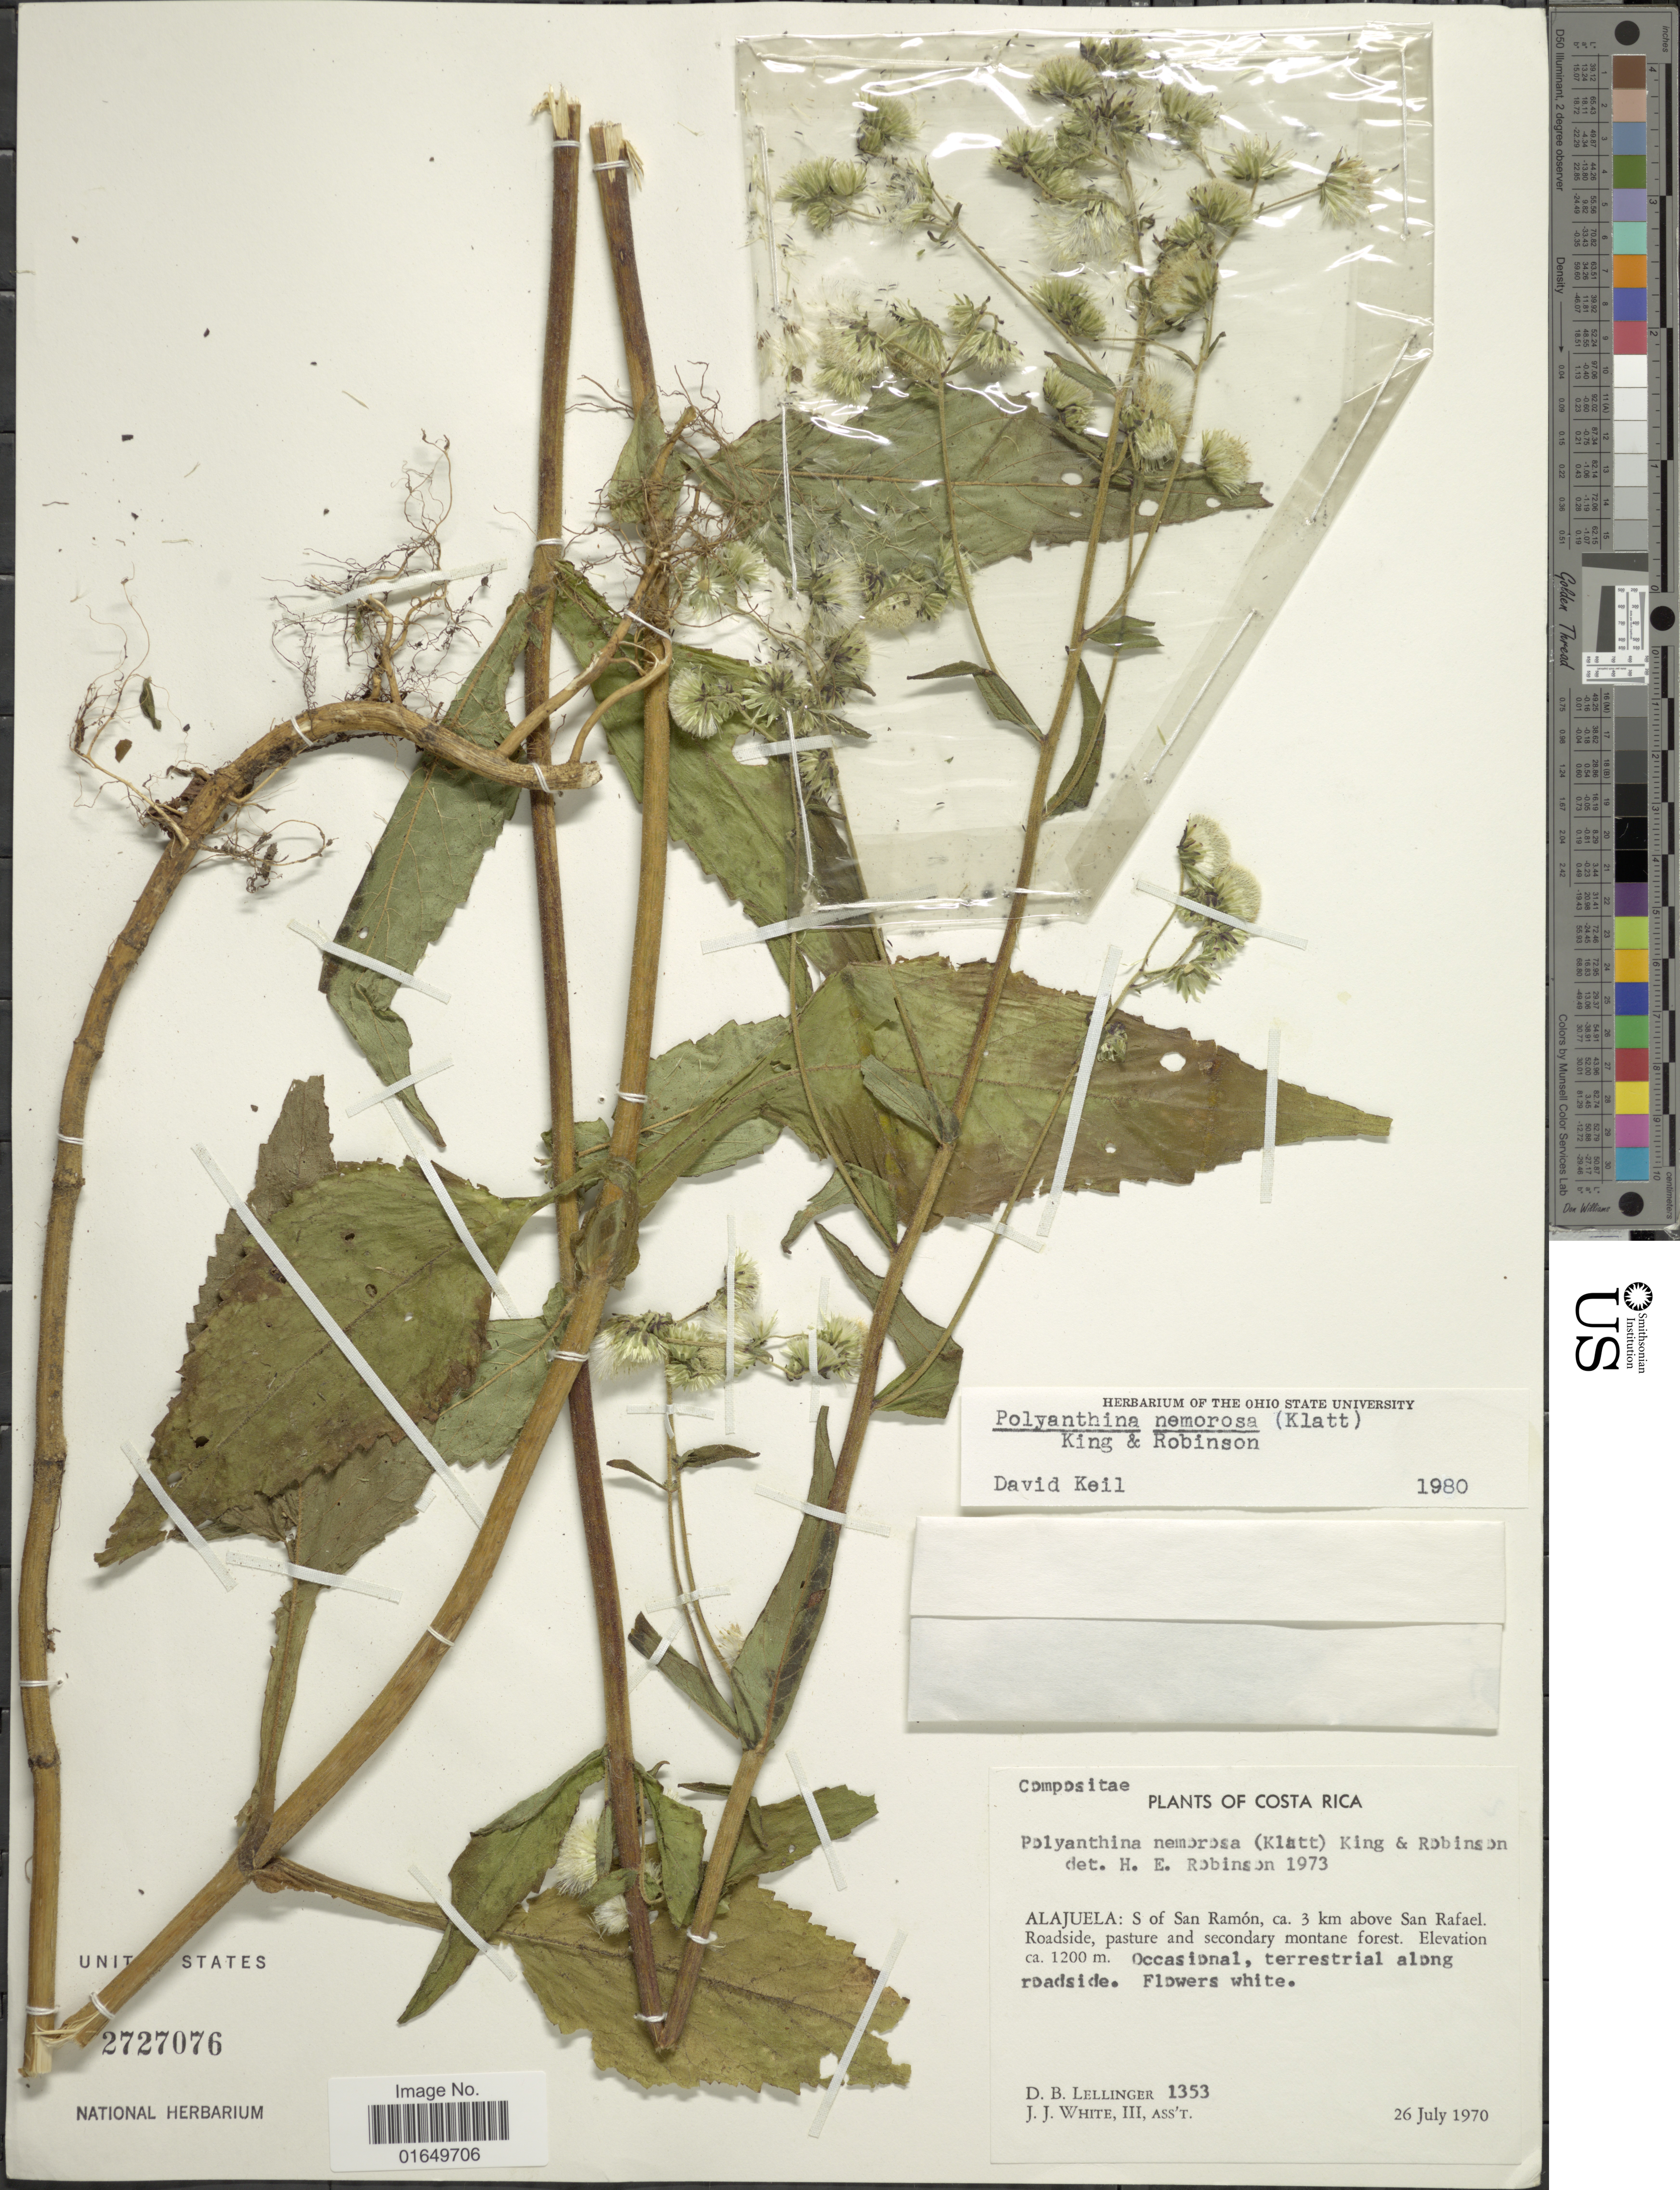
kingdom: Plantae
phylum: Tracheophyta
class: Magnoliopsida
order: Asterales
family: Asteraceae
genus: Polyanthina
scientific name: Polyanthina nemorosa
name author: (Klatt) R.M. King & H. Rob.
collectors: D. B. Lellinger & J. J. White III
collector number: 1353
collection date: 1970-07-26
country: Costa Rica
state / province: Alajuela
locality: S of San Ramón, ca. 3 km above San Rafael. Roadside, pasture and secondary montane forest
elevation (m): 1200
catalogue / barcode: US 2727076